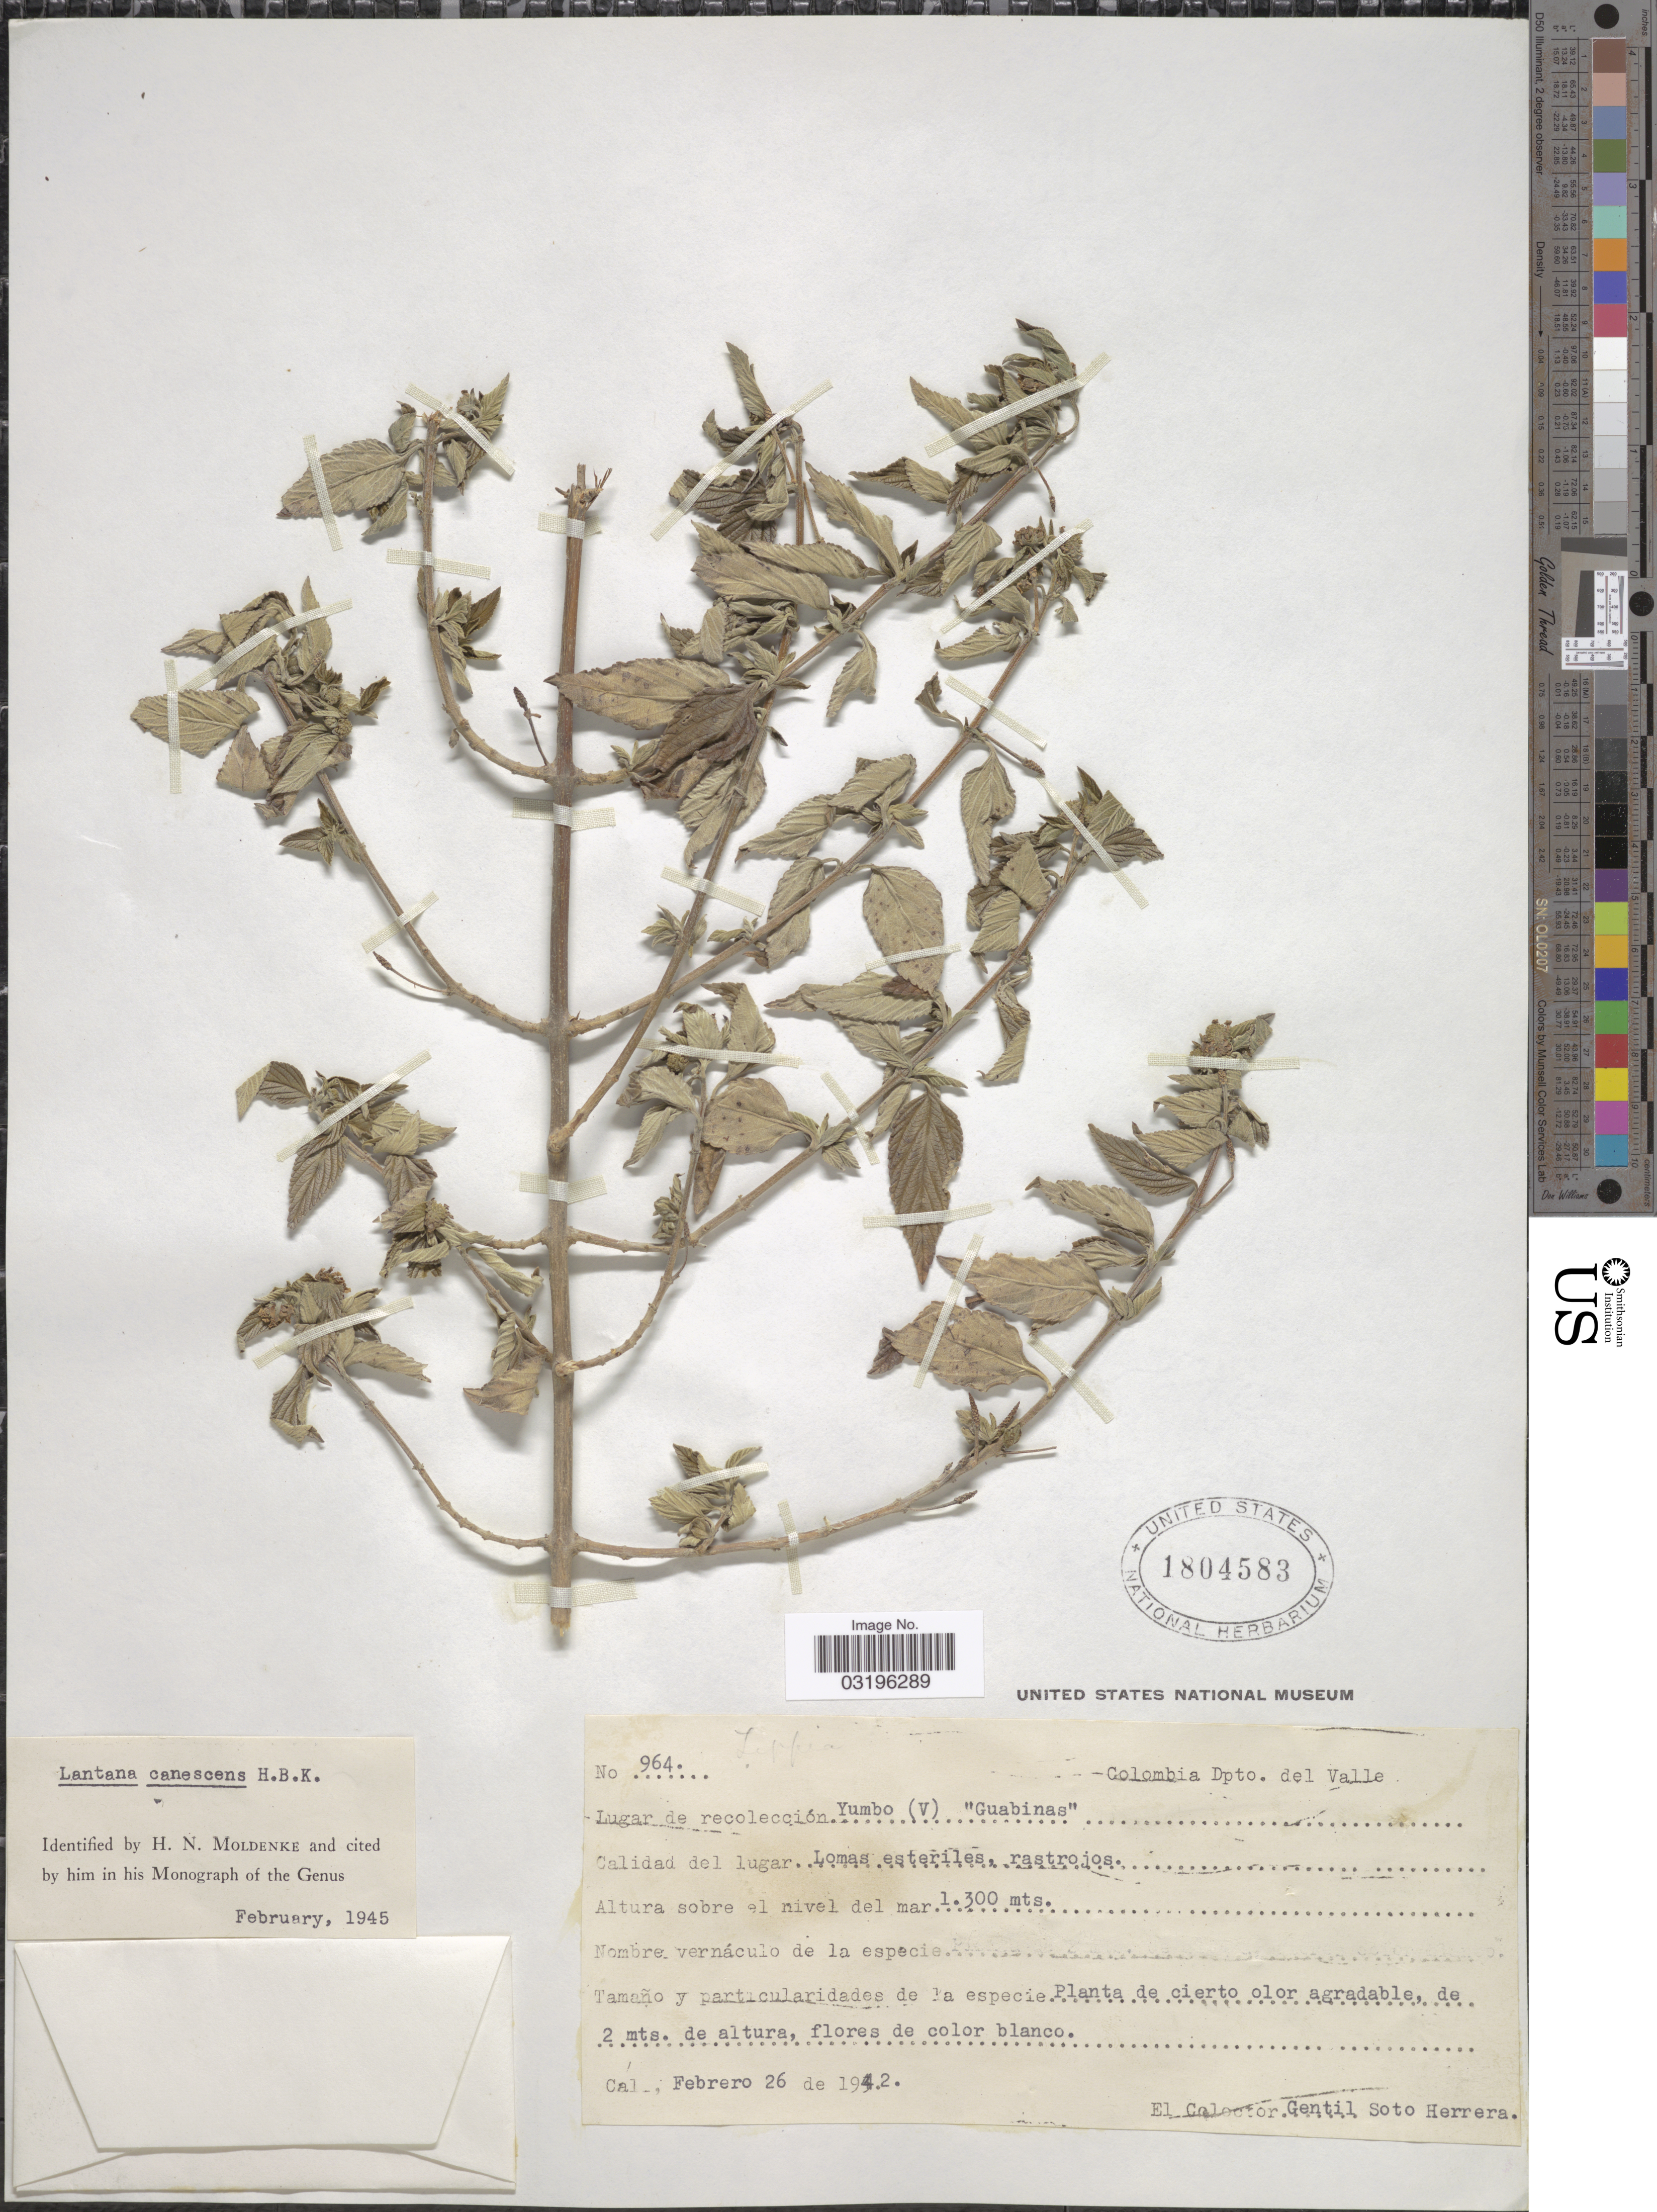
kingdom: Plantae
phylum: Tracheophyta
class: Magnoliopsida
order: Lamiales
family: Verbenaceae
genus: Lantana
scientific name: Lantana canescens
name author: Kunth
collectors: G. Soto Herrera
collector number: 964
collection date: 1942-02-26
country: Colombia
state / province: Valle del Cauca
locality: Dpto. del Valle. Yumbo (V) "Guabinas". [unsure placement] Lomas esteriles, rastrojos.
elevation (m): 1300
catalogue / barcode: US 1804583